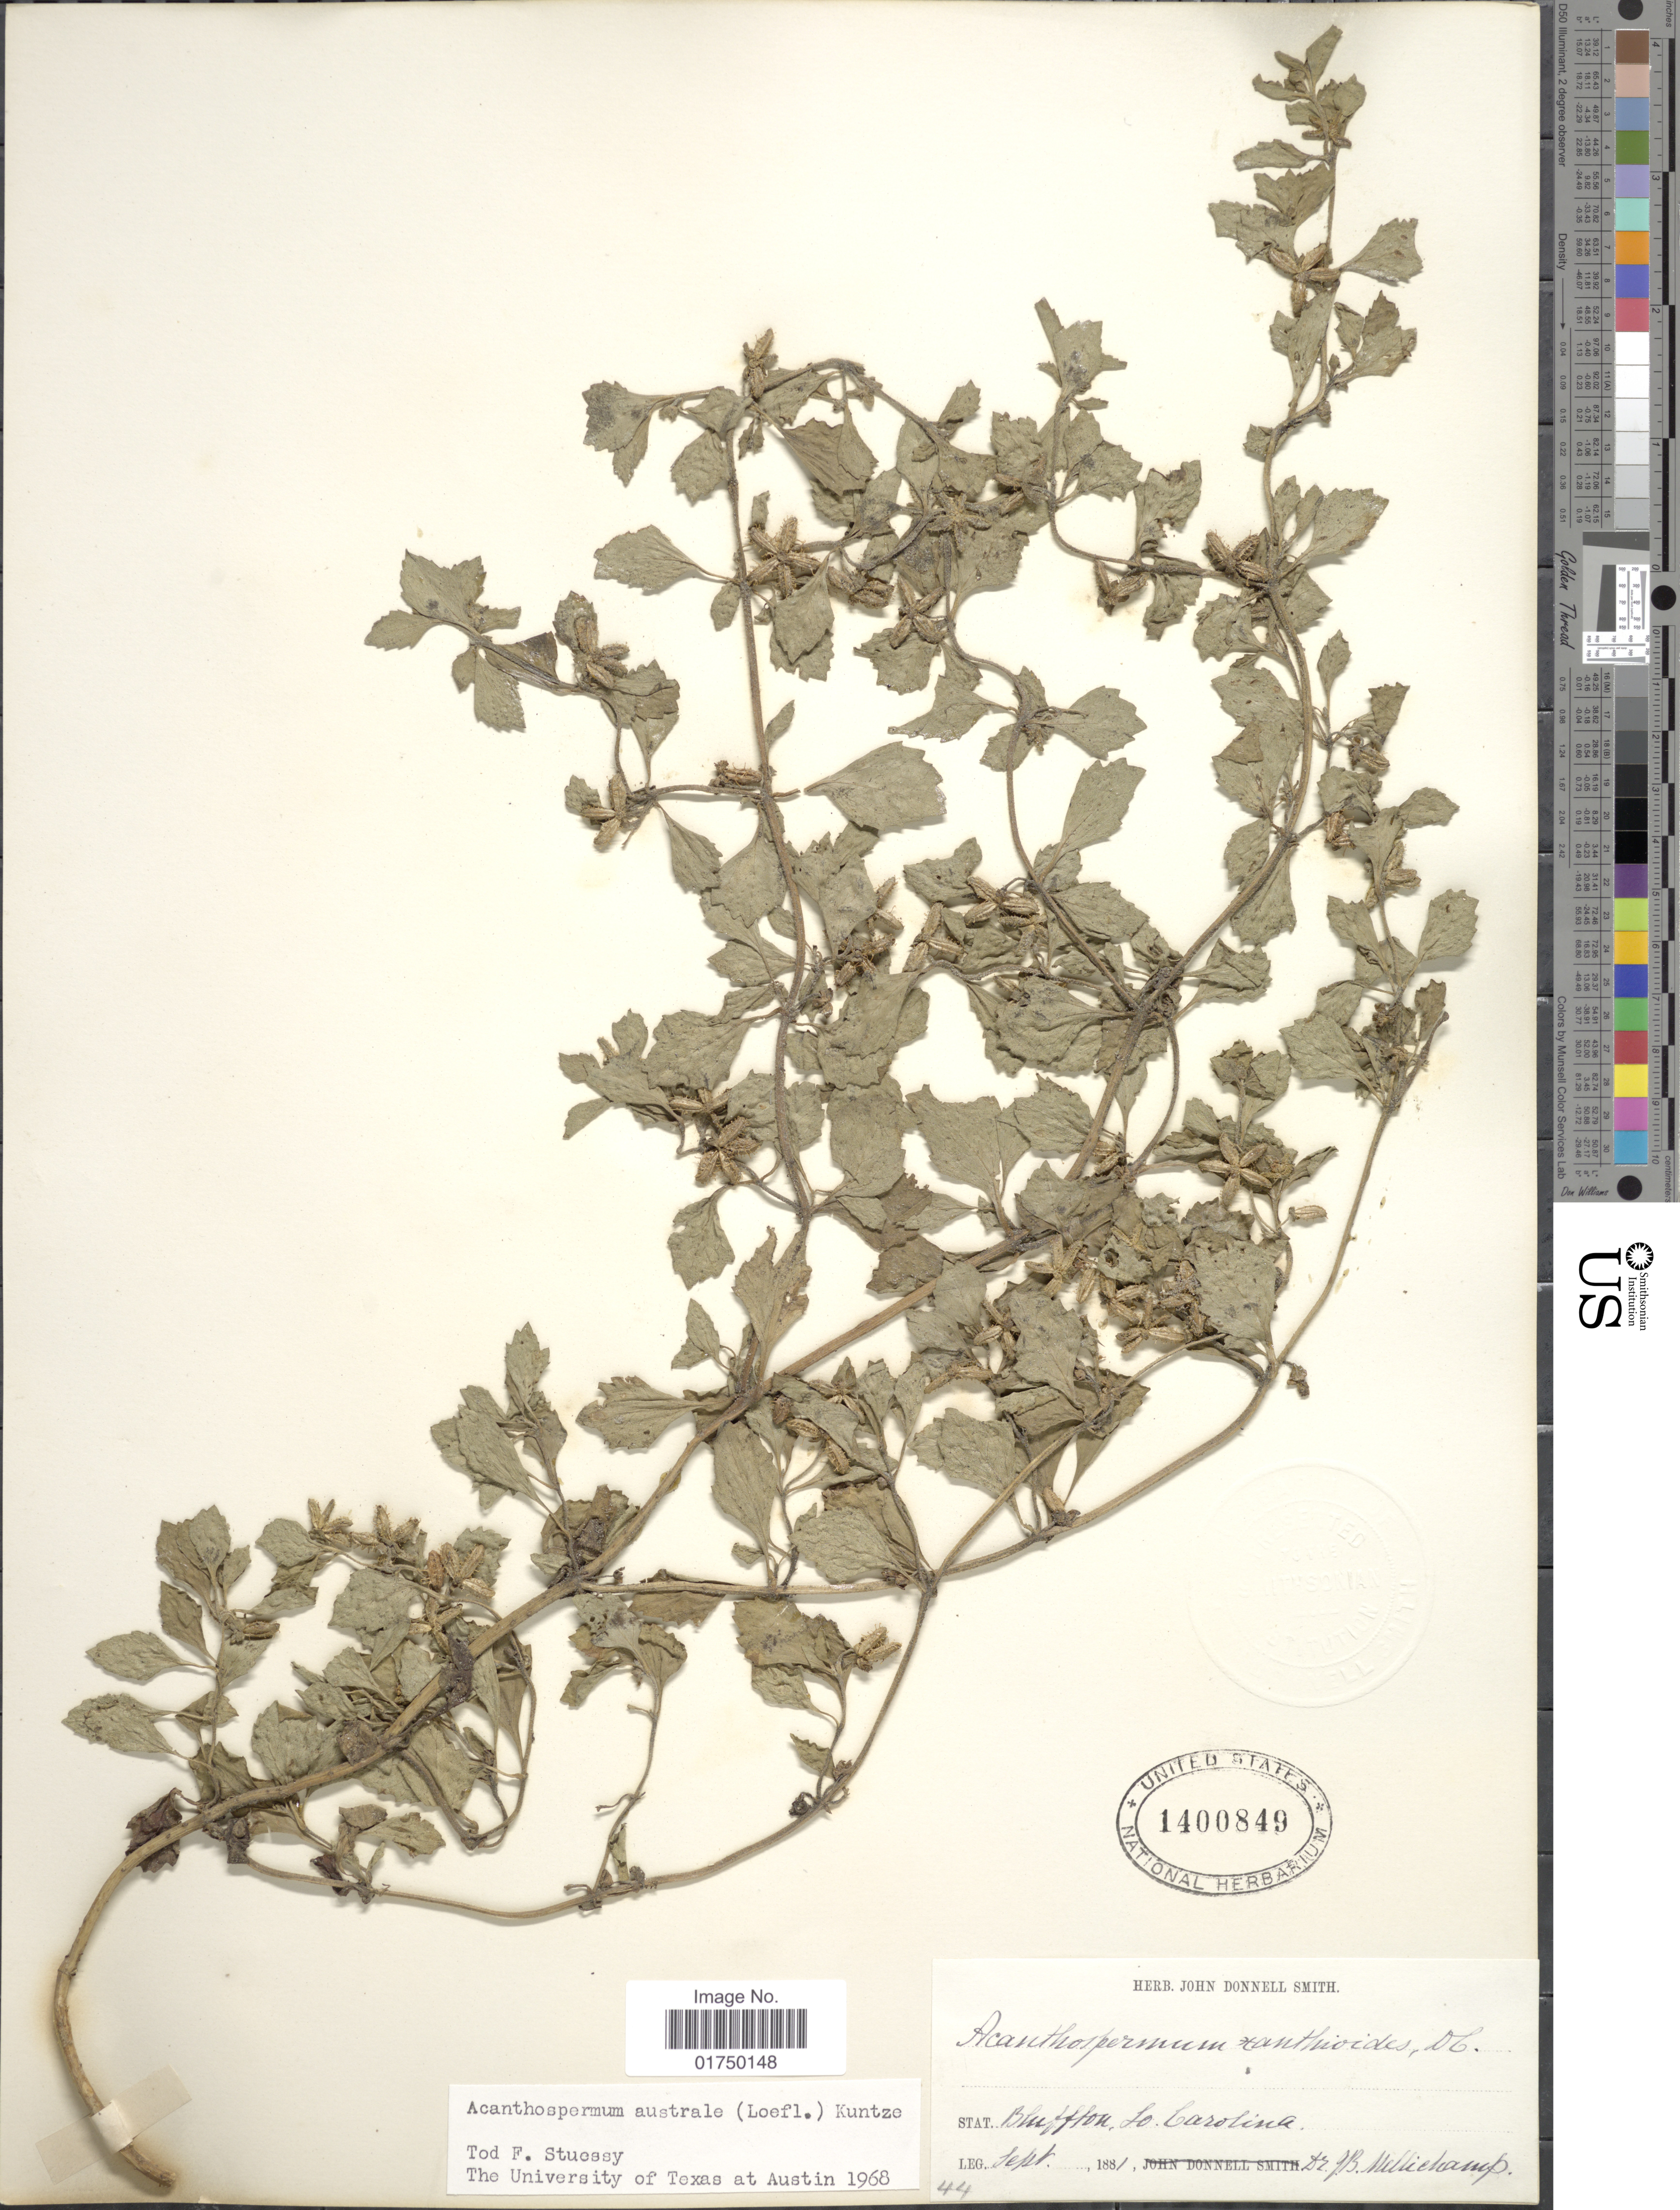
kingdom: Plantae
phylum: Tracheophyta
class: Magnoliopsida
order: Asterales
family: Asteraceae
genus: Acanthospermum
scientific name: Acanthospermum australe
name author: (Loefl.) Kuntze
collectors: B. Mellichamp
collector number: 44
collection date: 1881-09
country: United States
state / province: South Carolina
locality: Bluffton, So. Carolina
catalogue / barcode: US 1400849